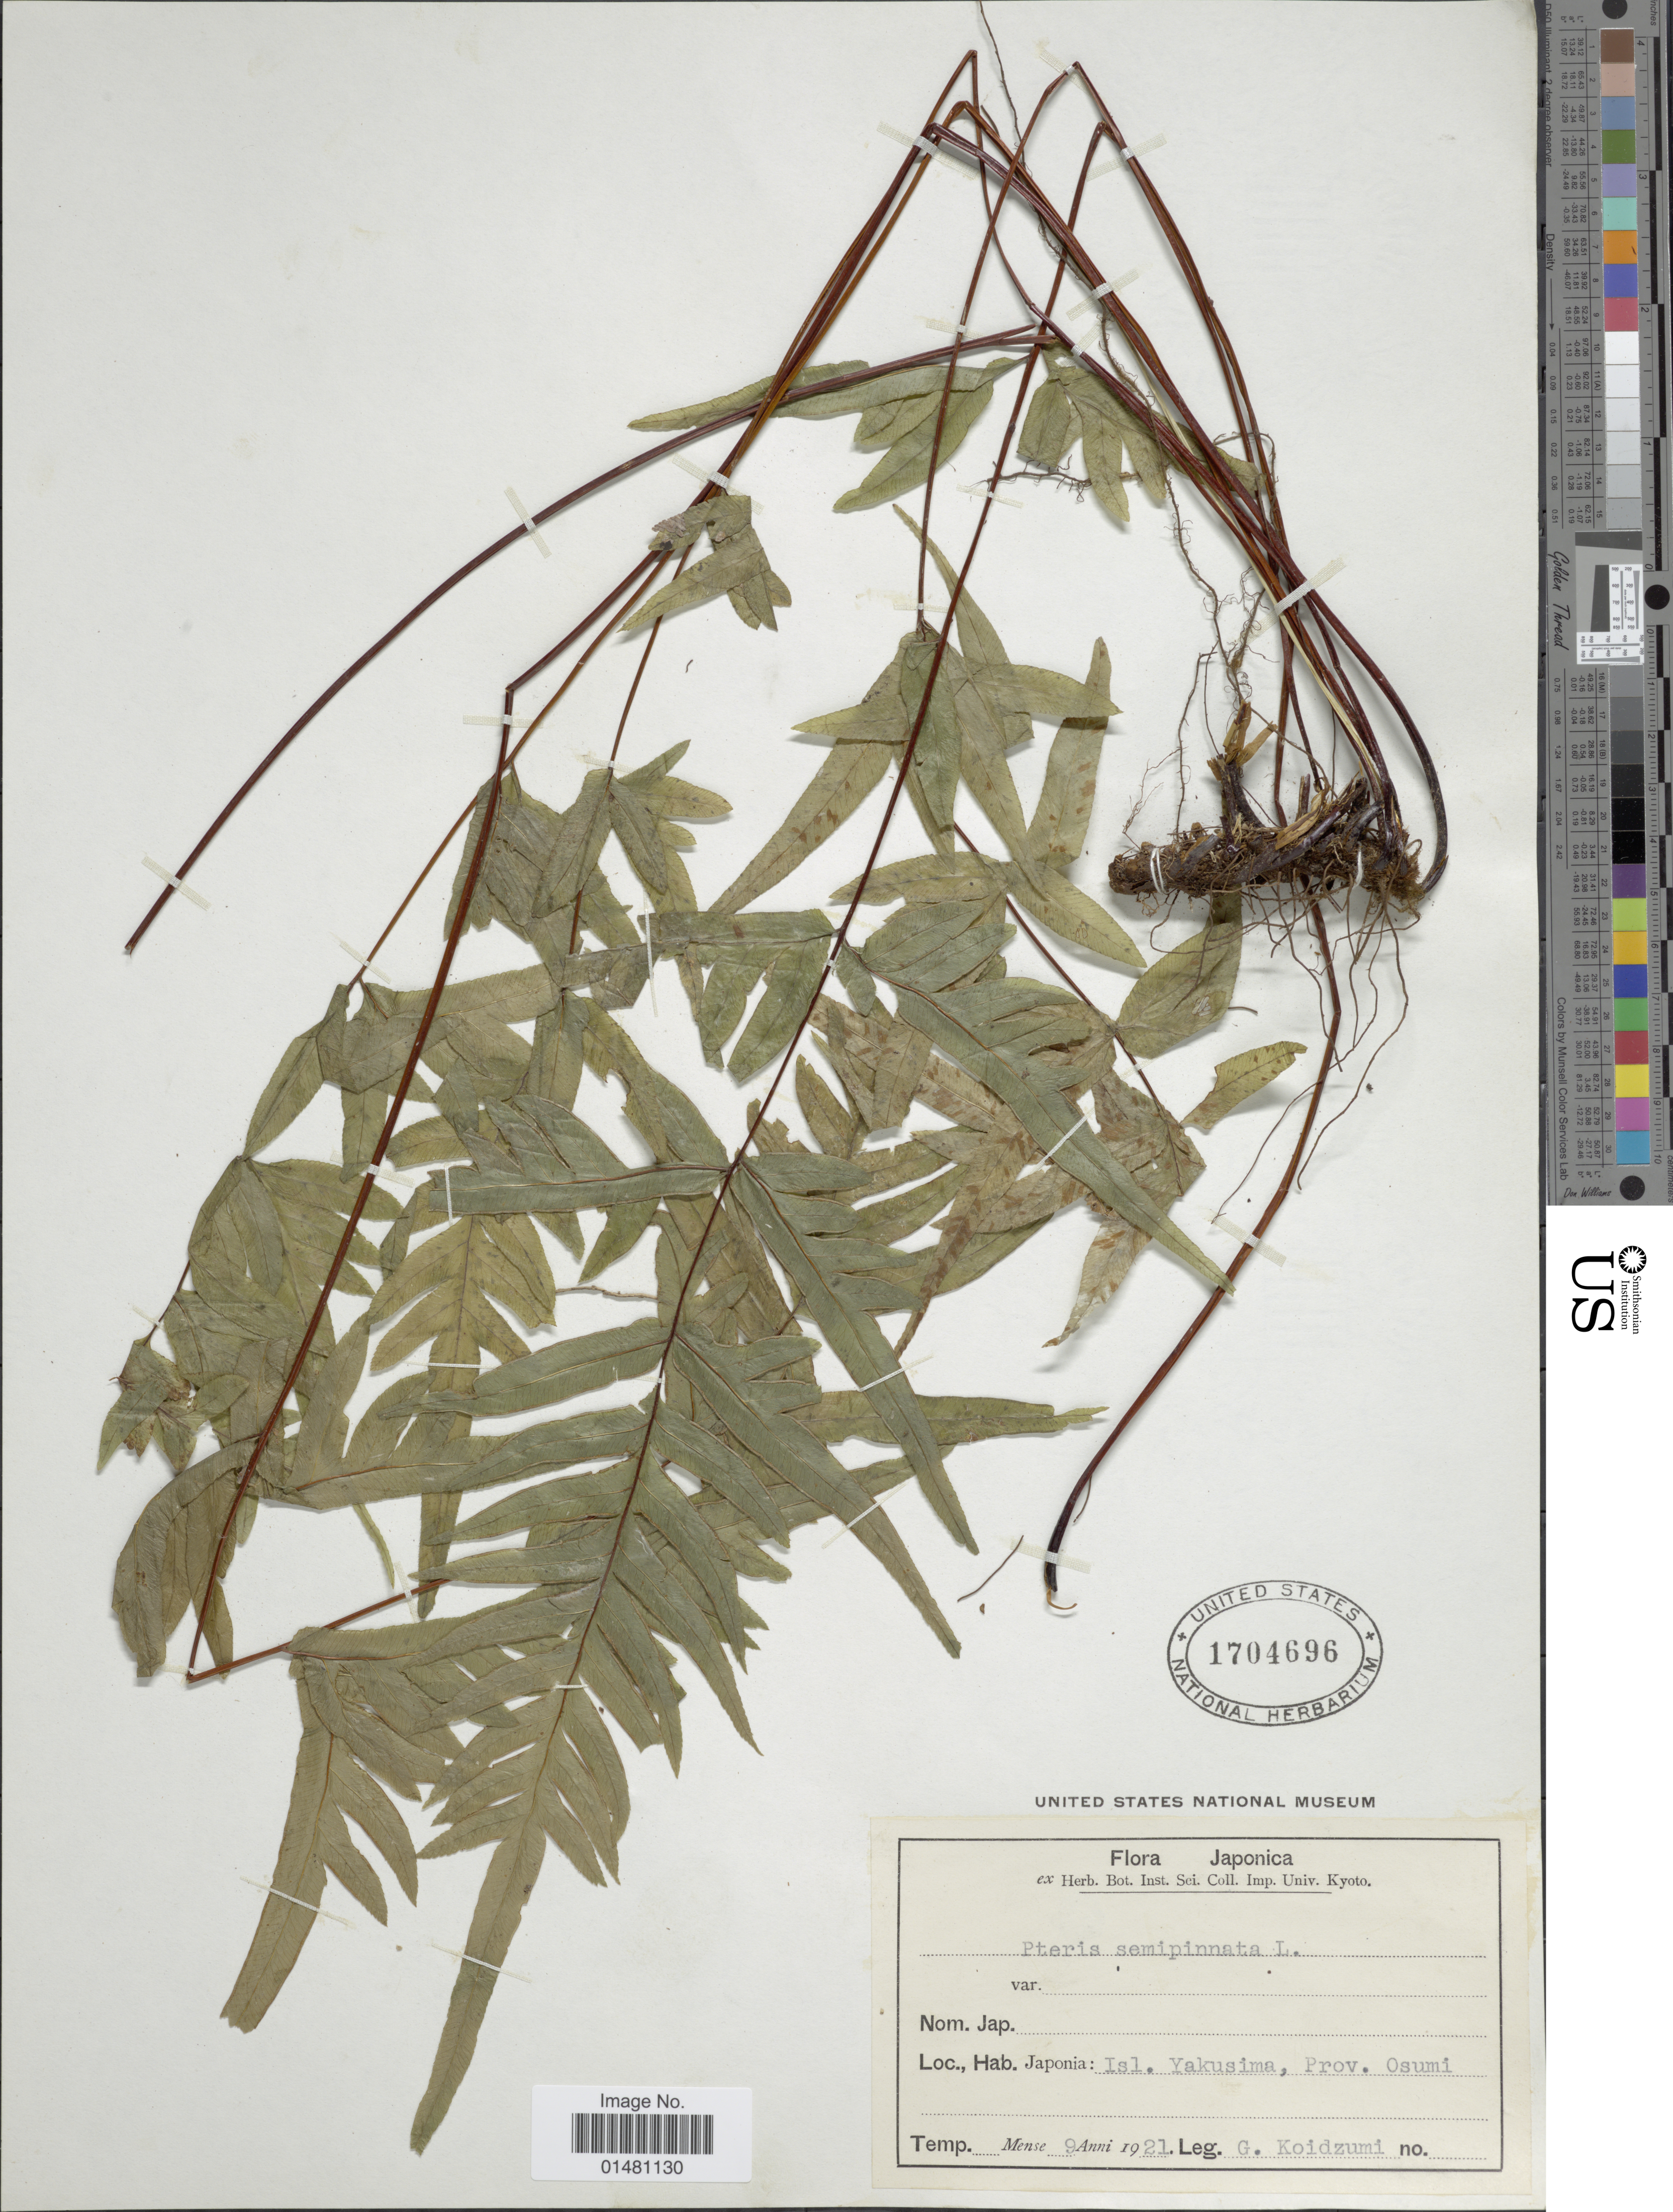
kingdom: Plantae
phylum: Tracheophyta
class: Polypodiopsida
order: Polypodiales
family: Pteridaceae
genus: Pteris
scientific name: Pteris semipinnata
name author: L.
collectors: G. Koidzumi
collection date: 1921-09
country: Japan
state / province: Kagosima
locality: Isl Yakushima, Prov. Osumi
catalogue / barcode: US 1704696